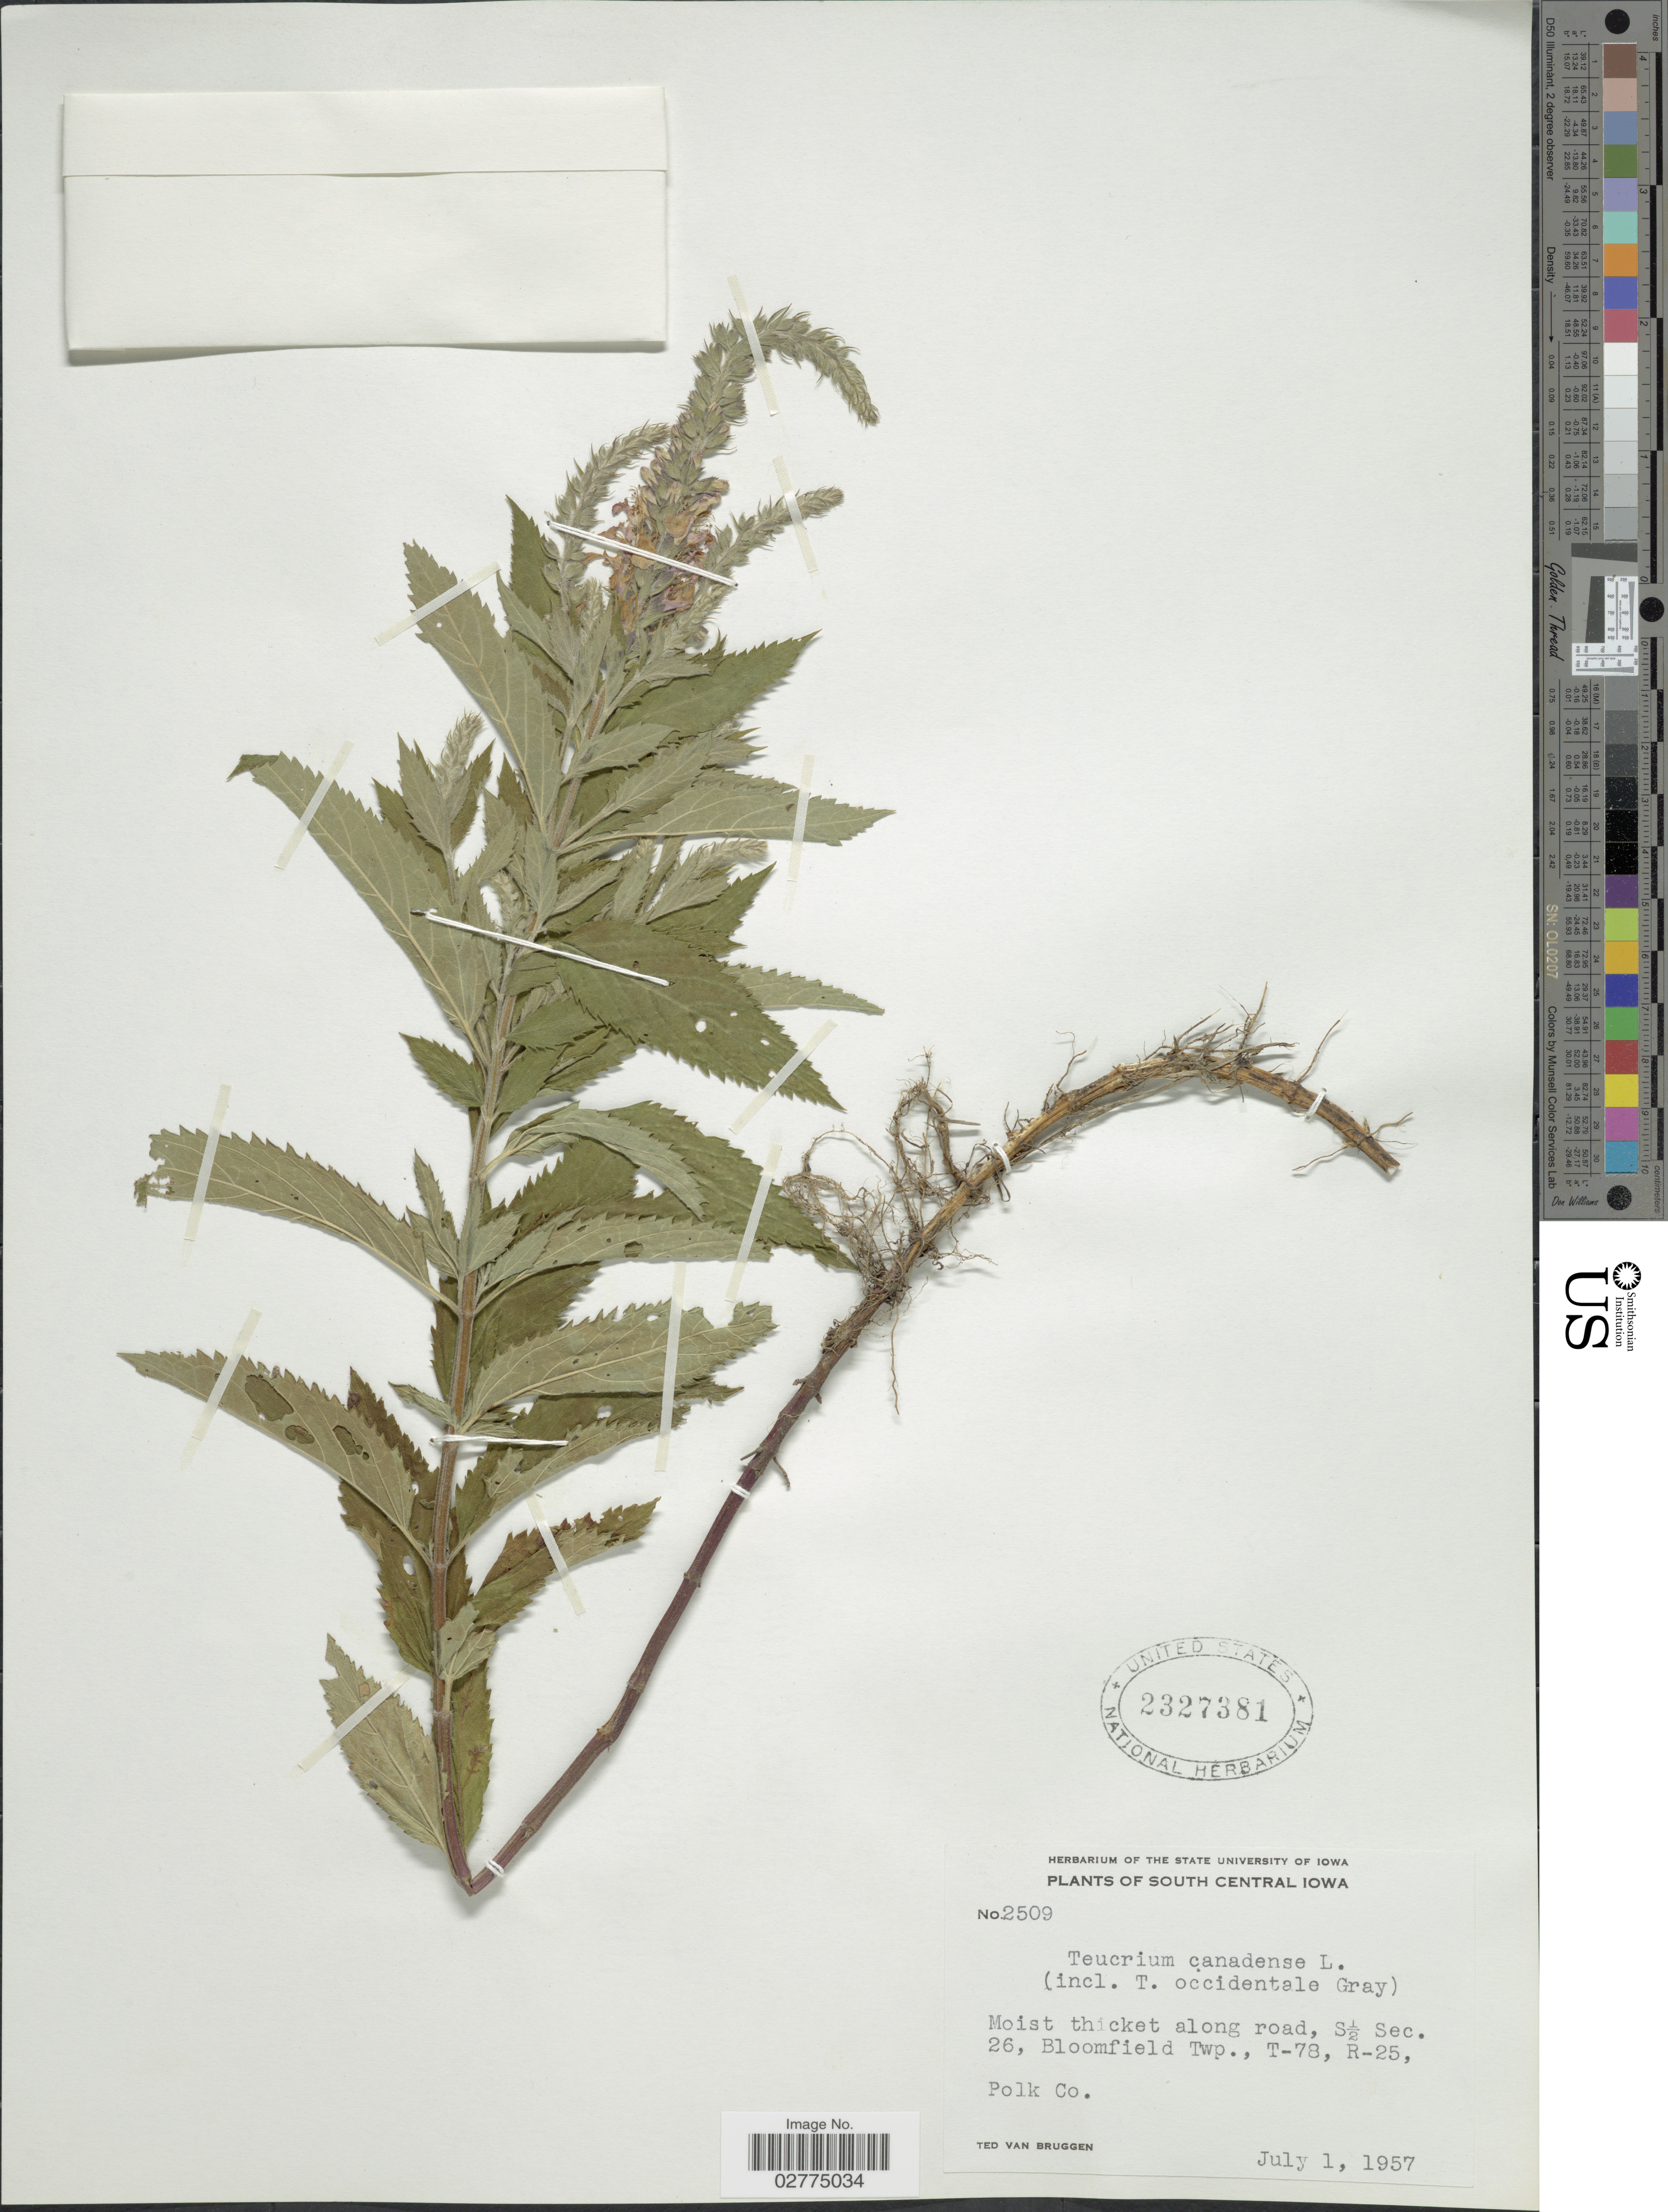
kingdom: Plantae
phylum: Tracheophyta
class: Magnoliopsida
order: Lamiales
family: Lamiaceae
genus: Teucrium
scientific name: Teucrium canadense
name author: L.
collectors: T. van Bruggen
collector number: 2509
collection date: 1957-07-01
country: United States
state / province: Iowa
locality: South Central Iowa. Moist thicket along road, S½ Sec. 26, Bloomfield Twp., T-78, R-25. Polk Co.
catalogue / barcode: US 2327381